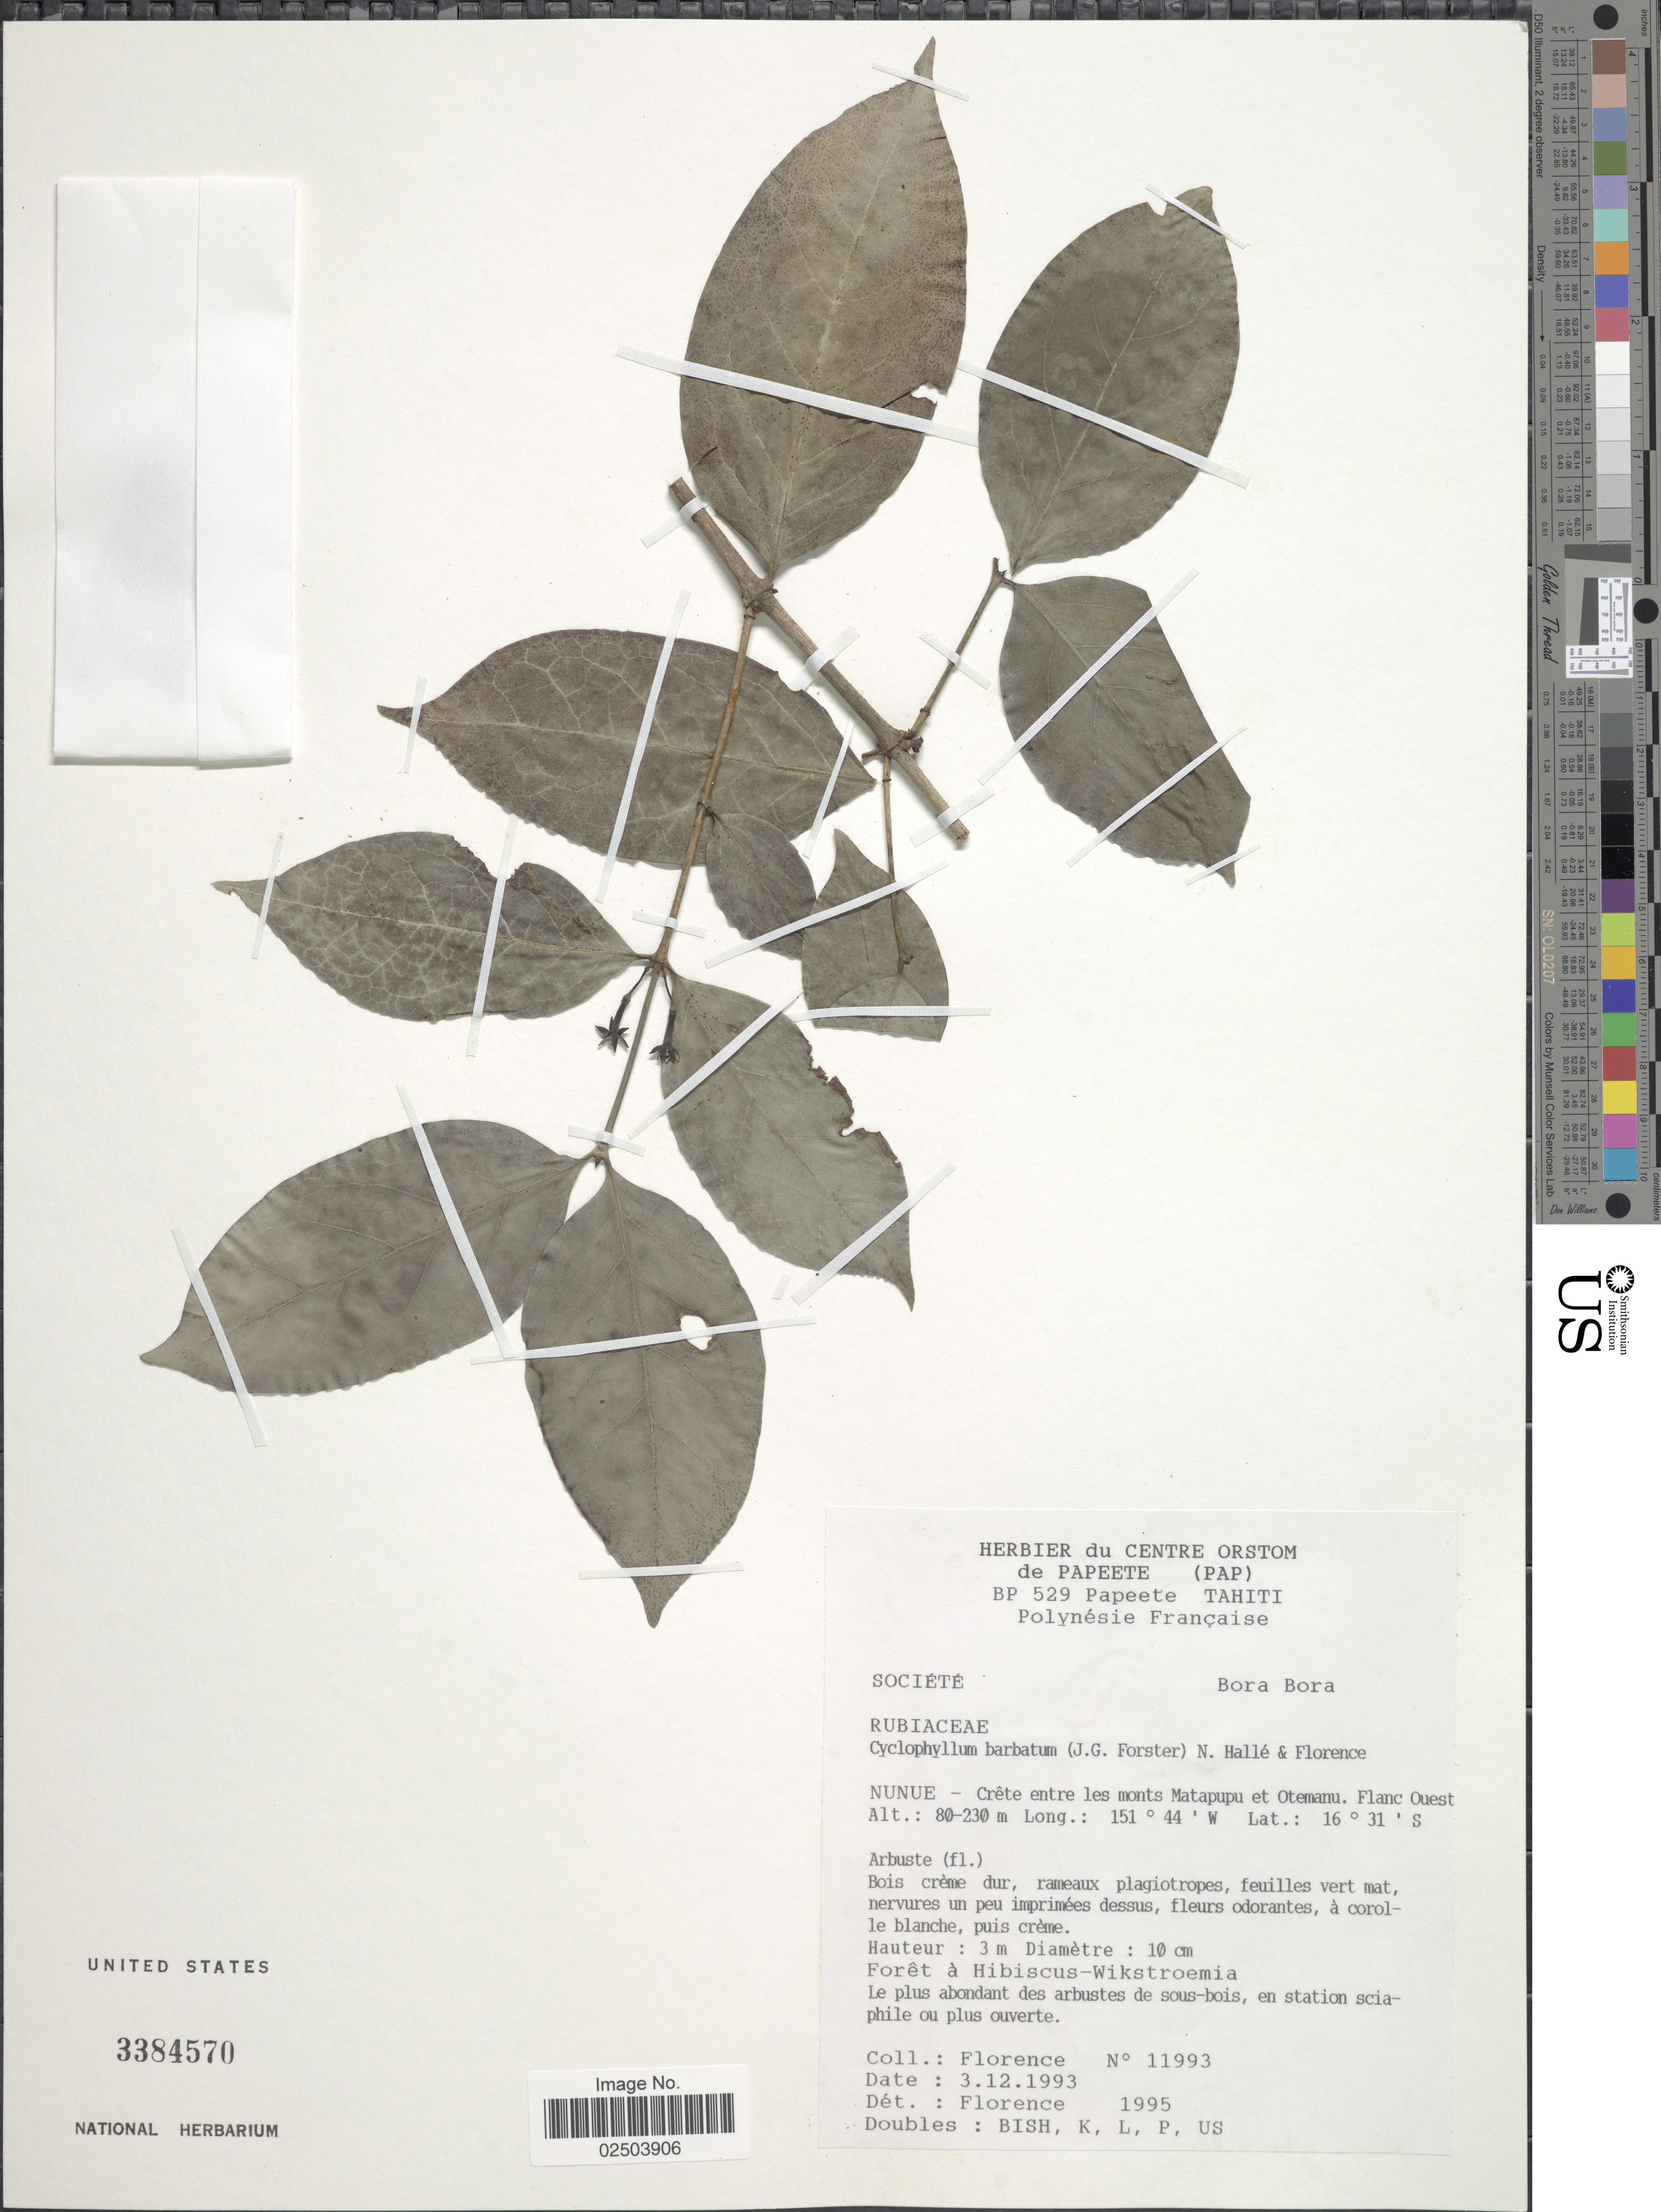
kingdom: Plantae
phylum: Tracheophyta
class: Magnoliopsida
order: Gentianales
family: Rubiaceae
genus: Cyclophyllum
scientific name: Cyclophyllum barbatum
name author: (G. Forst.) N. Hallé & J. Florence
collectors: -. Florence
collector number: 11993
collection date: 1993-12-03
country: French Polynesia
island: Bora Bora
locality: Societe, Bora Bora. Nunue - Crete entre les monts Matapupu et Otemanu. Flanc Ouest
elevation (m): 80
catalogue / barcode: US 3384570